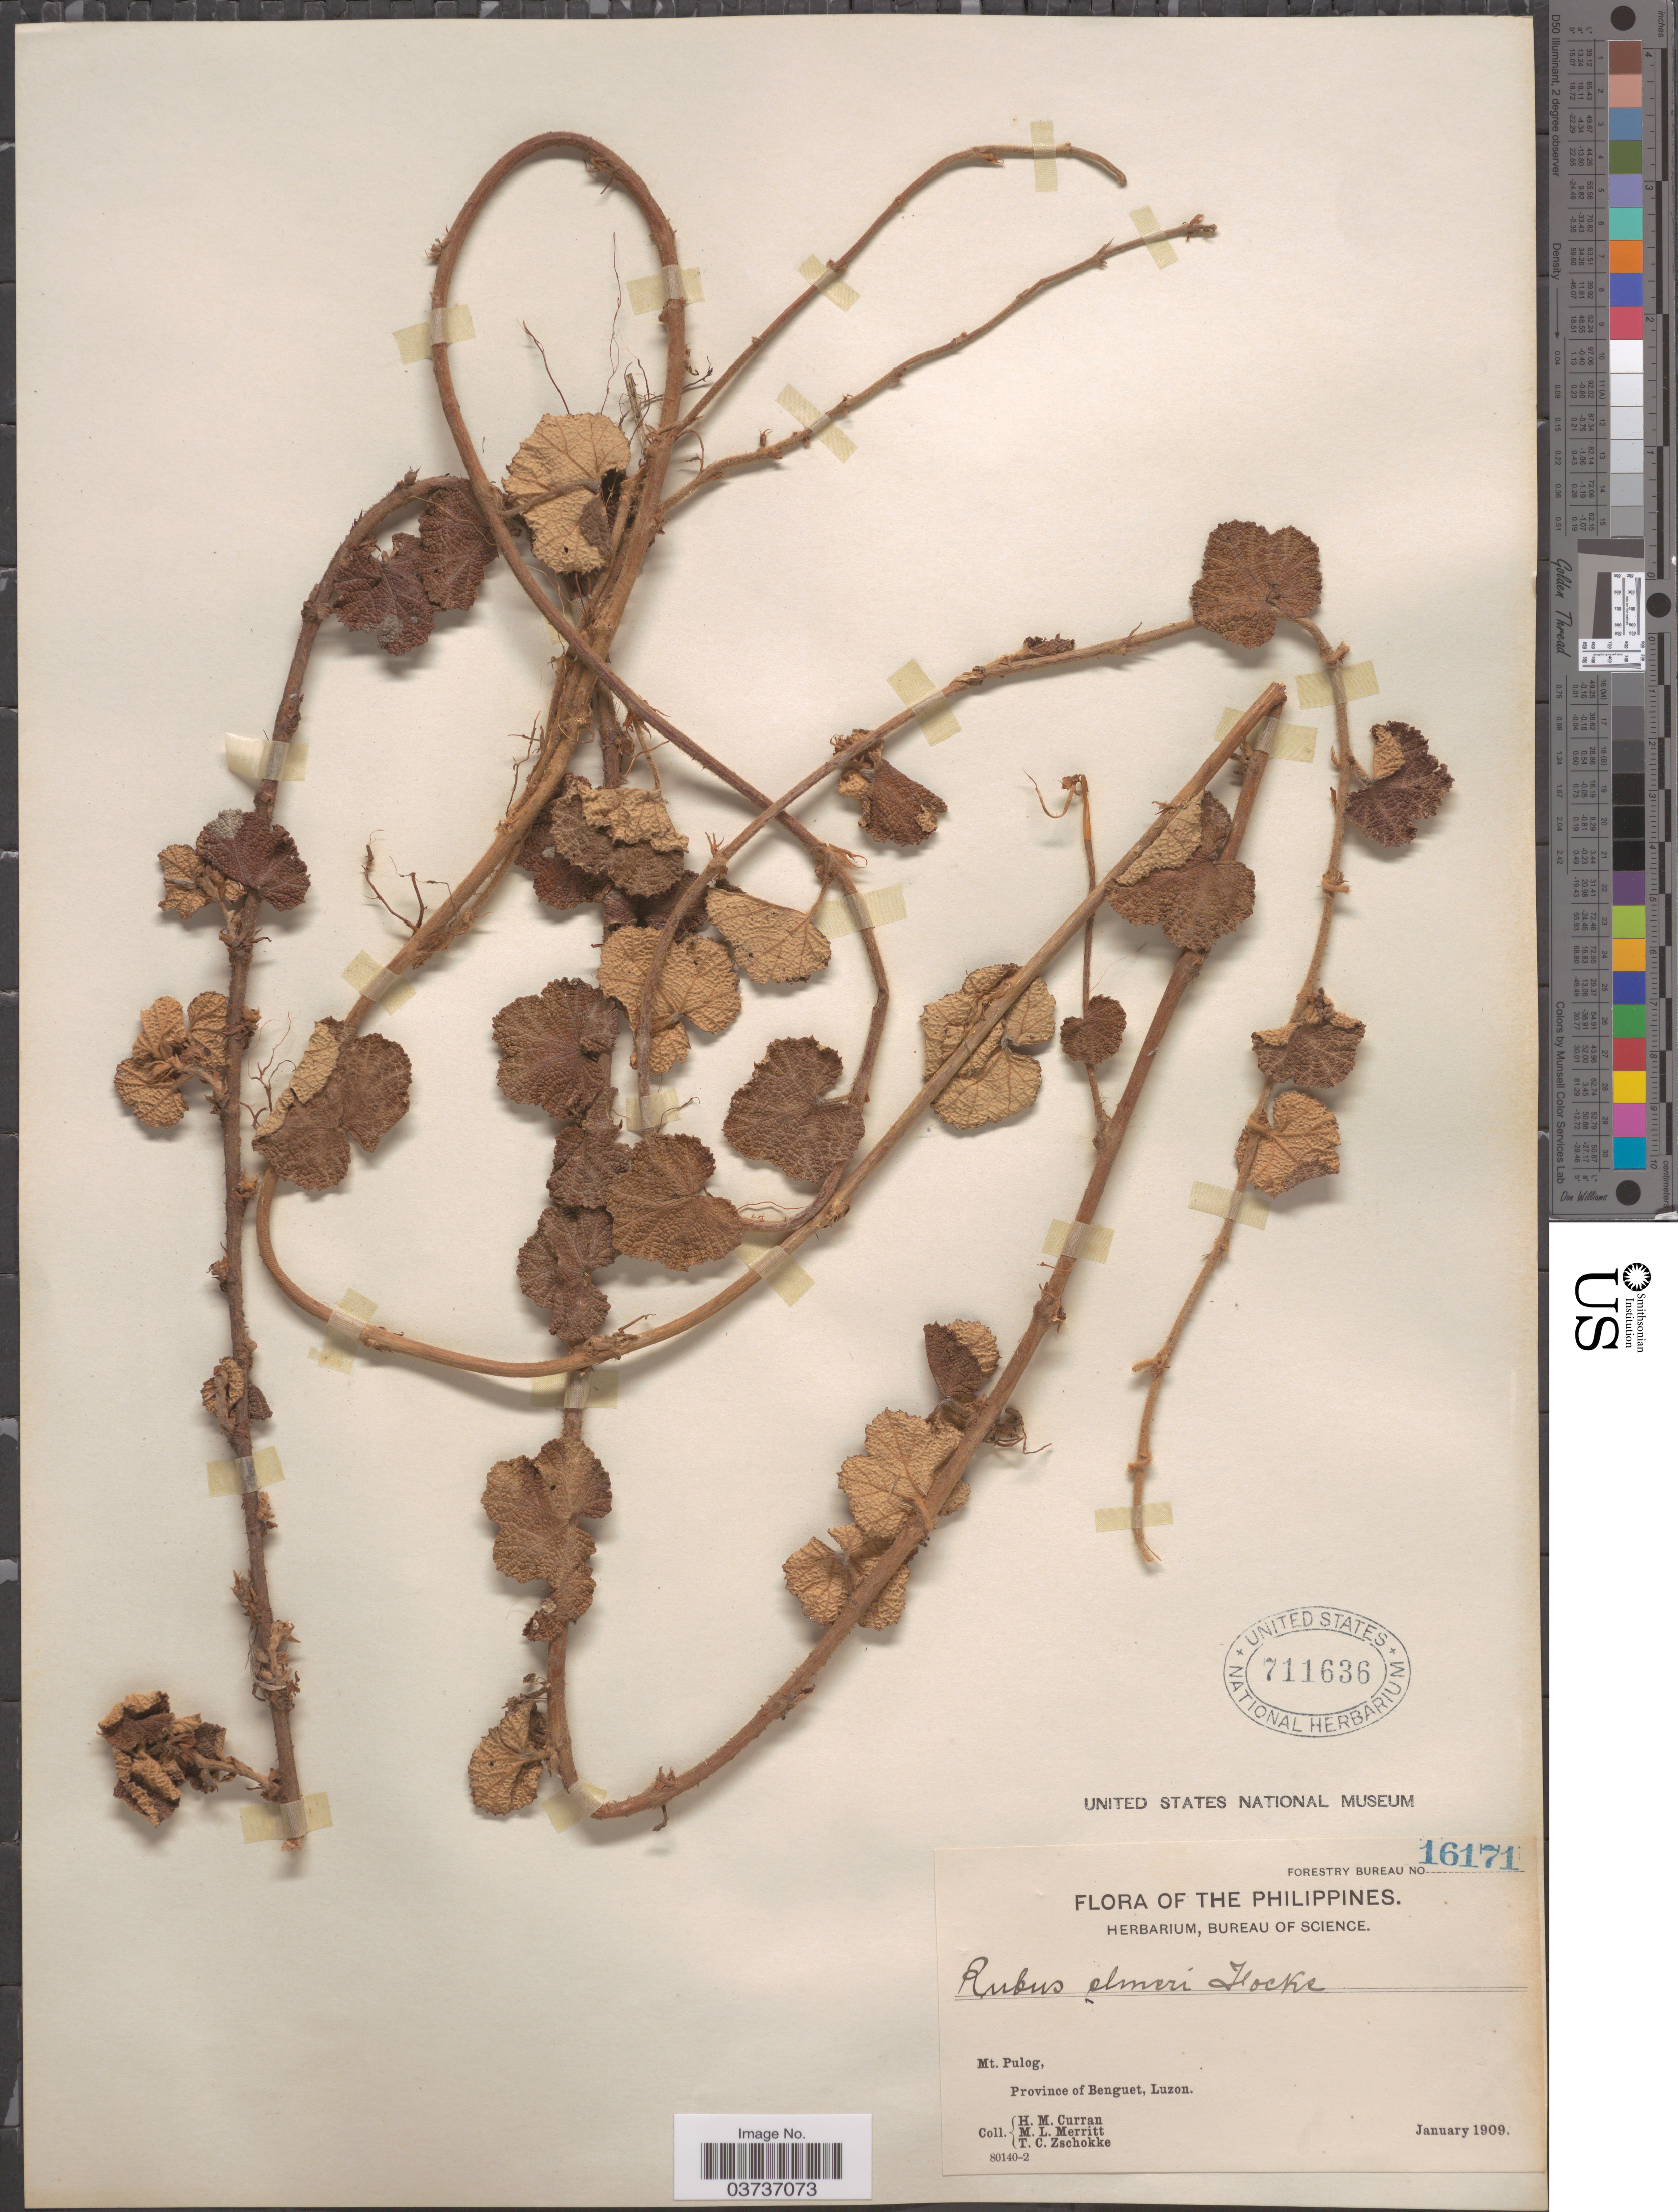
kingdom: Plantae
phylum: Tracheophyta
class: Magnoliopsida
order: Rosales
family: Rosaceae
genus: Rubus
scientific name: Rubus rolfei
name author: S. Vidal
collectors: H. M. Curran, M. L. Merritt & T. C. Zschokke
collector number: Forestry Bureau 16171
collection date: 1909-01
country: Philippines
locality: Mt. Pulog, Province of Benguet, Luzon.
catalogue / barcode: US 711636